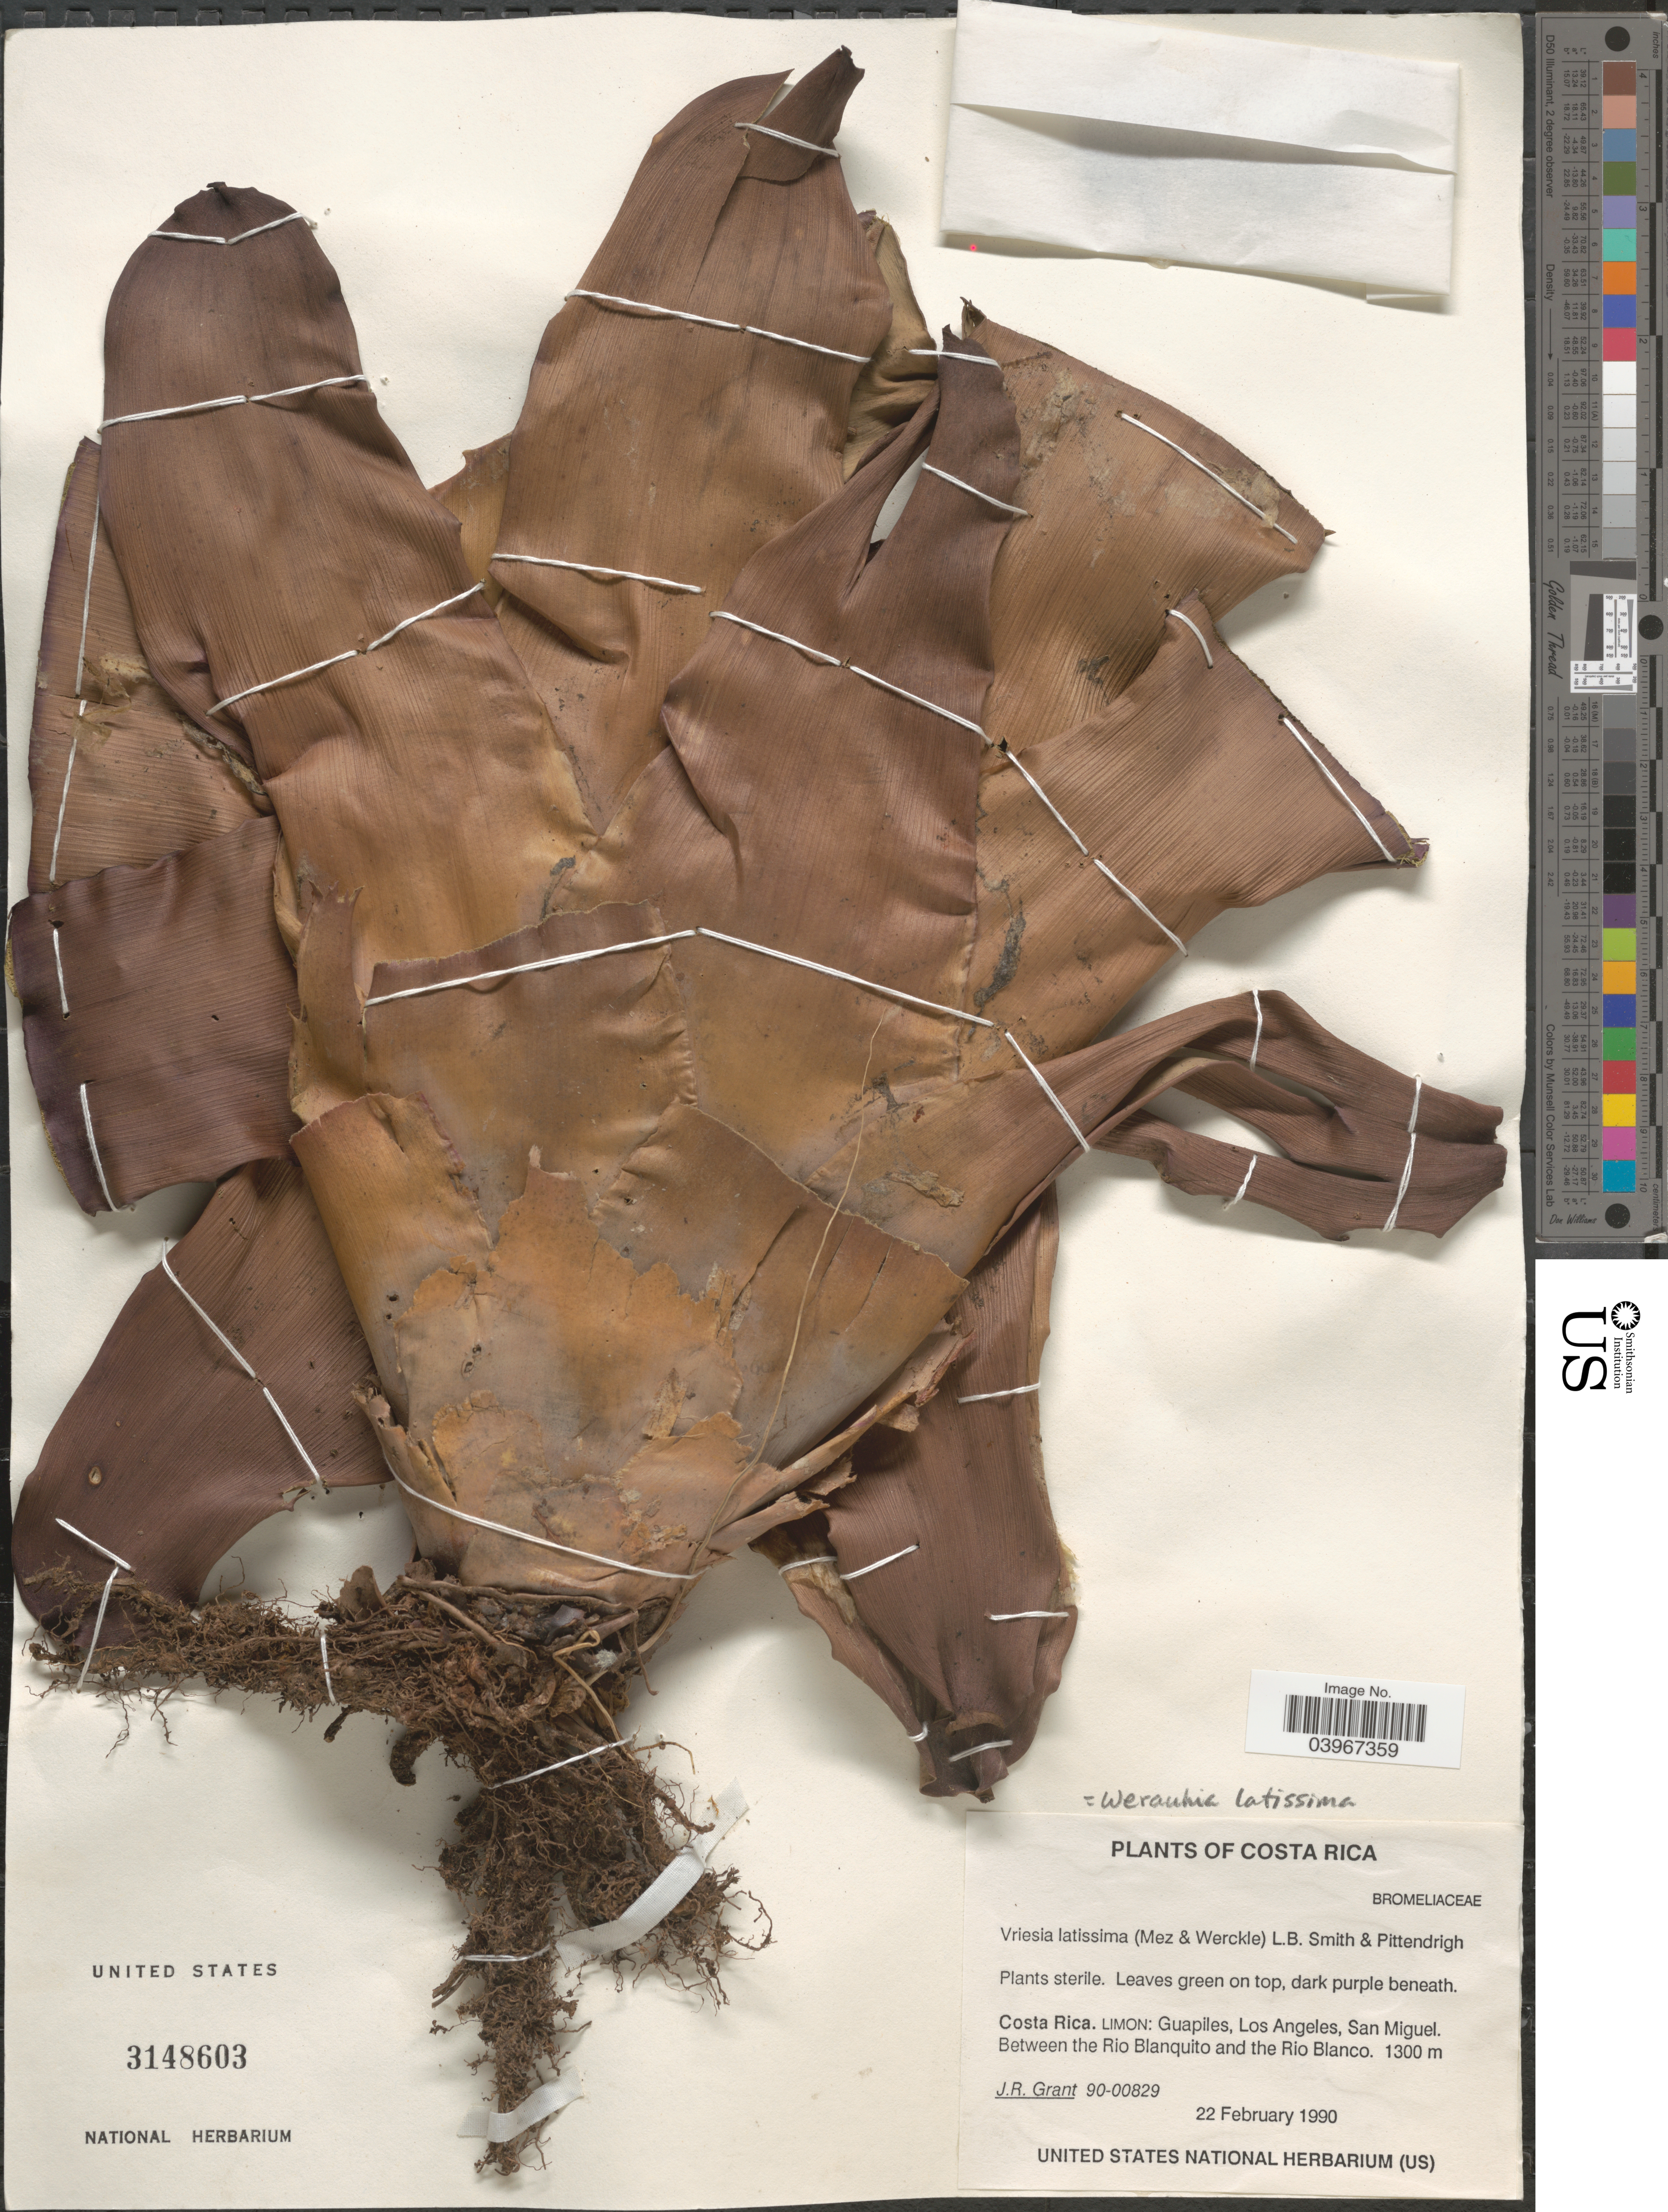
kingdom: Plantae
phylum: Tracheophyta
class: Liliopsida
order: Poales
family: Bromeliaceae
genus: Werauhia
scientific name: Werauhia latissima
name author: (Mez & Wercklé) J.R. Grant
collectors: J. Grant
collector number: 90-00829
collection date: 1990-02-22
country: Costa Rica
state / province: Limón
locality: Guapiles, Los Angeles, San Miguel. Between the Rio Blanquito and the Rio Blanco.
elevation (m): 1300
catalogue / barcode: US 3148603